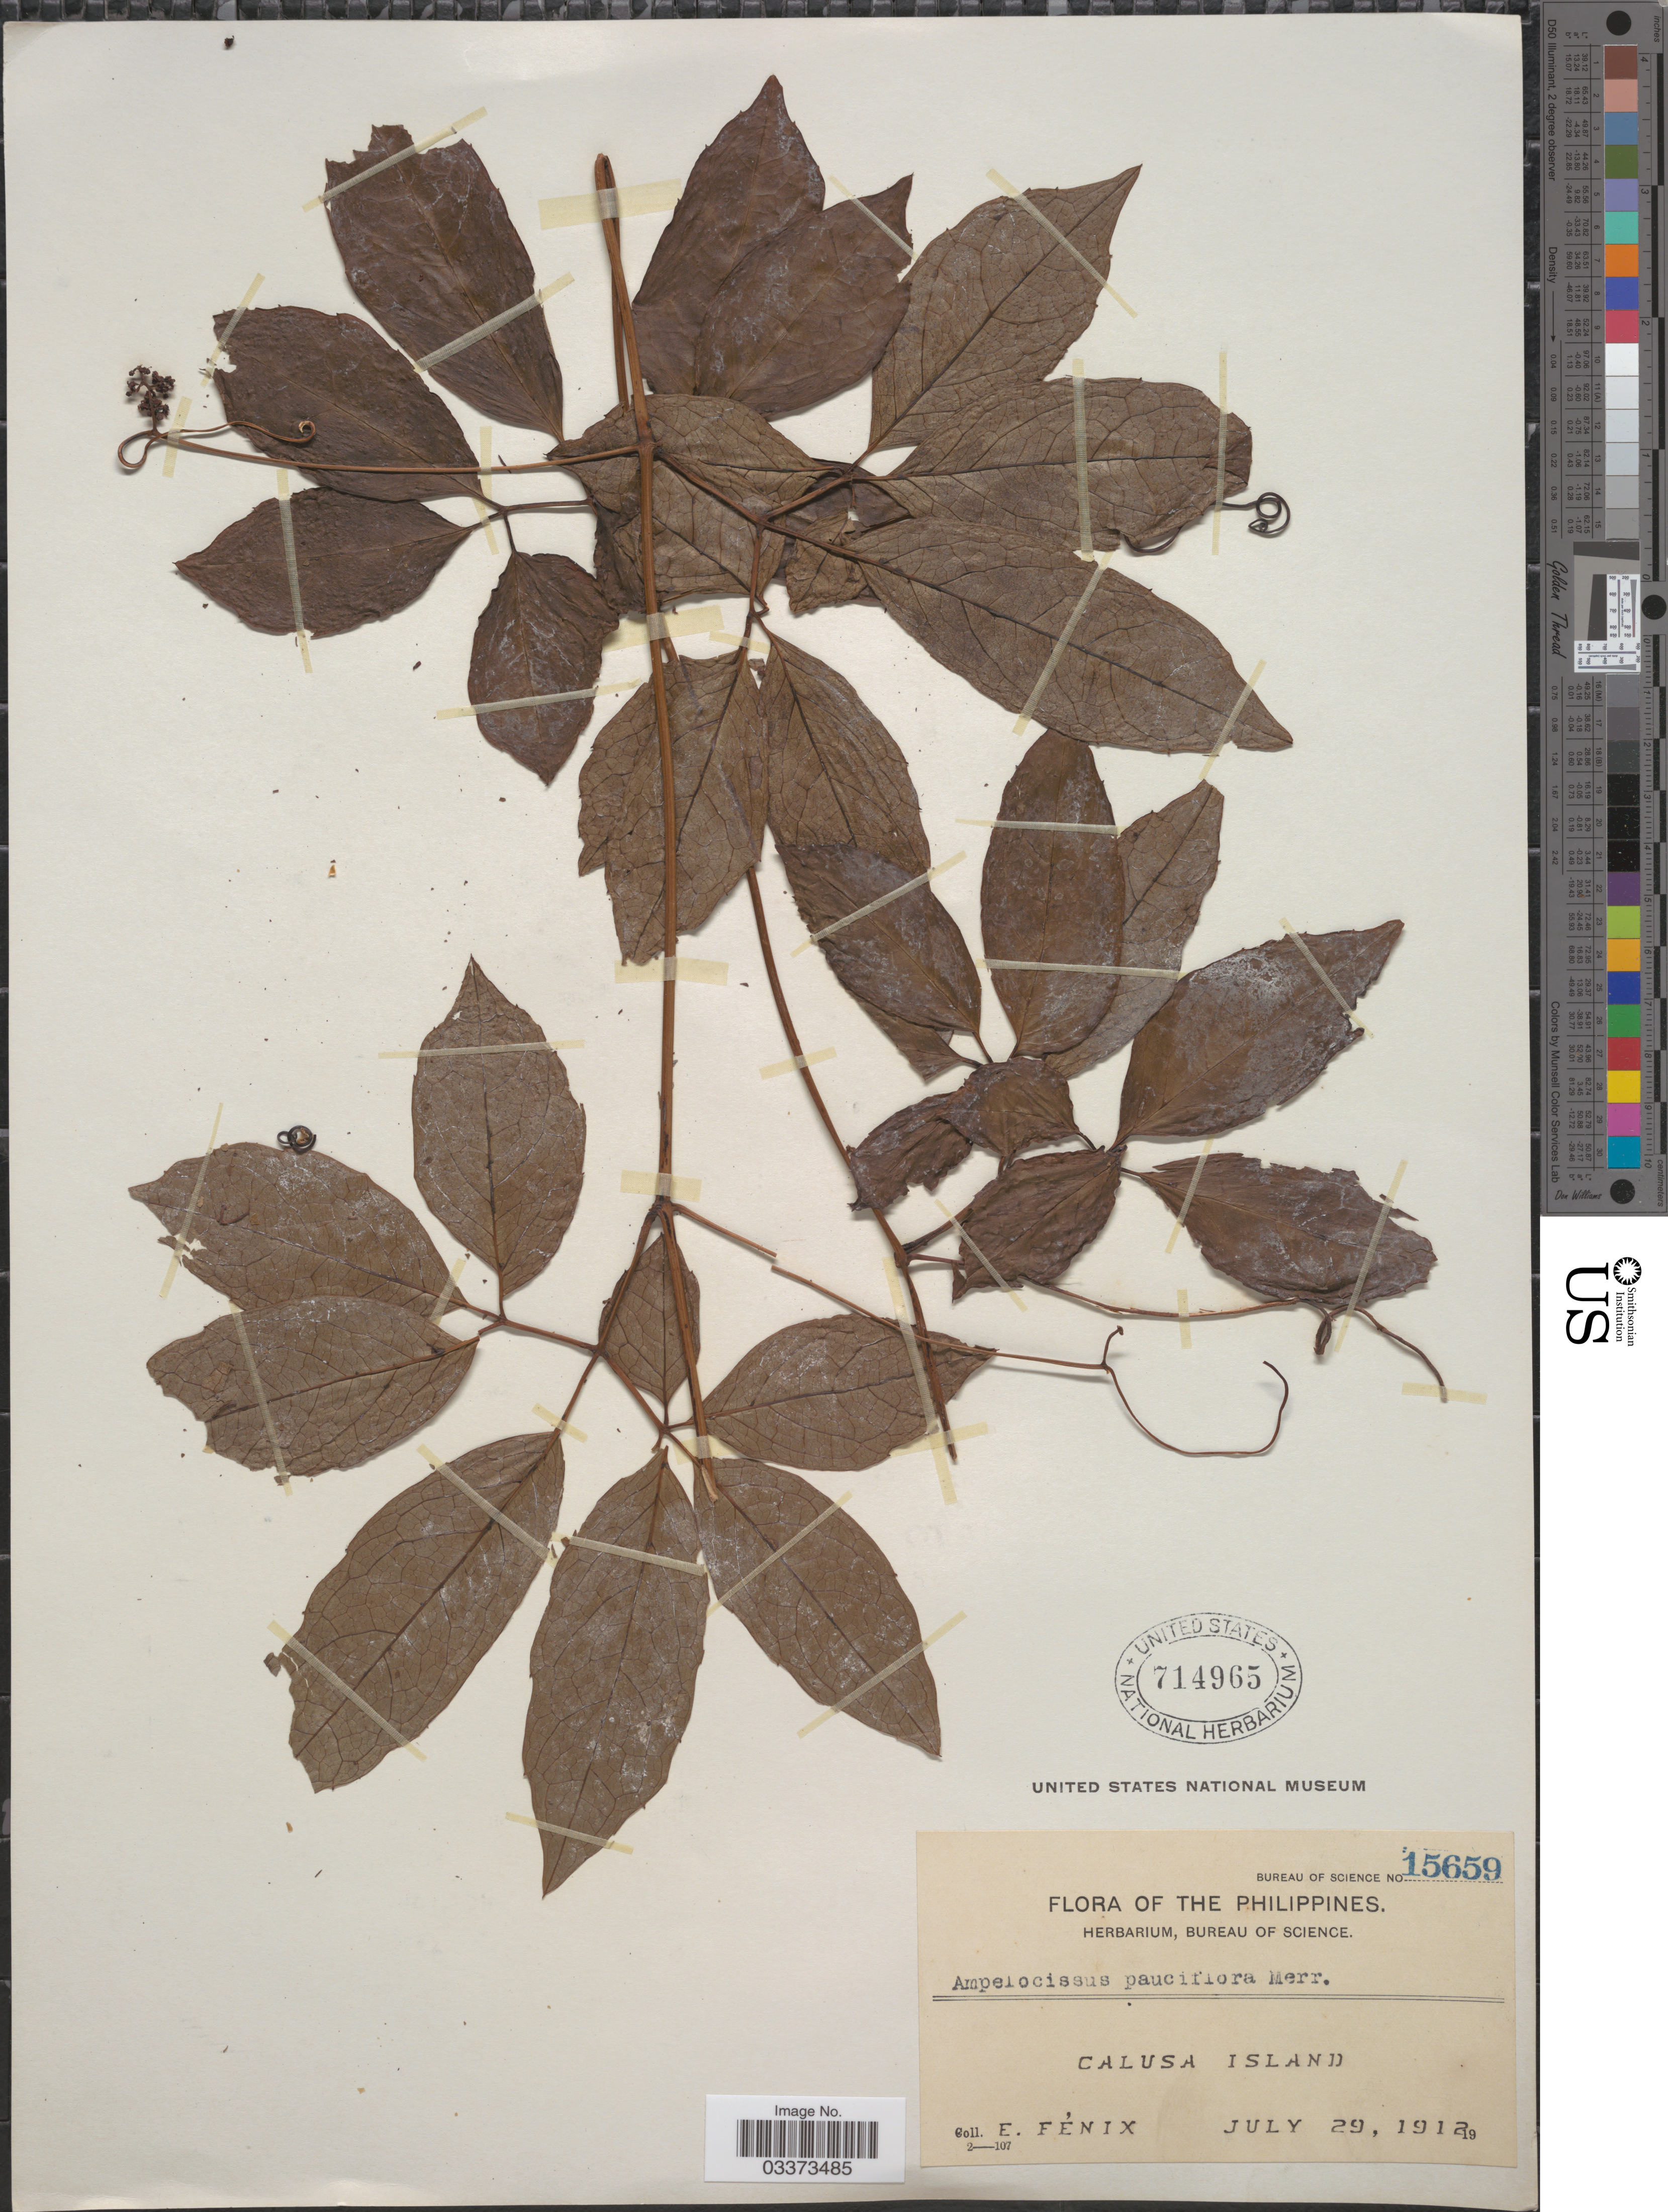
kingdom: Plantae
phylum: Tracheophyta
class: Magnoliopsida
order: Vitales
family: Vitaceae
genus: Ampelocissus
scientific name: Ampelocissus pauciflora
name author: Merr.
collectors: E. Fénix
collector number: Bureau of Science 15659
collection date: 1912-07-29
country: Philippines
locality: Calusa Island.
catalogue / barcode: US 714965